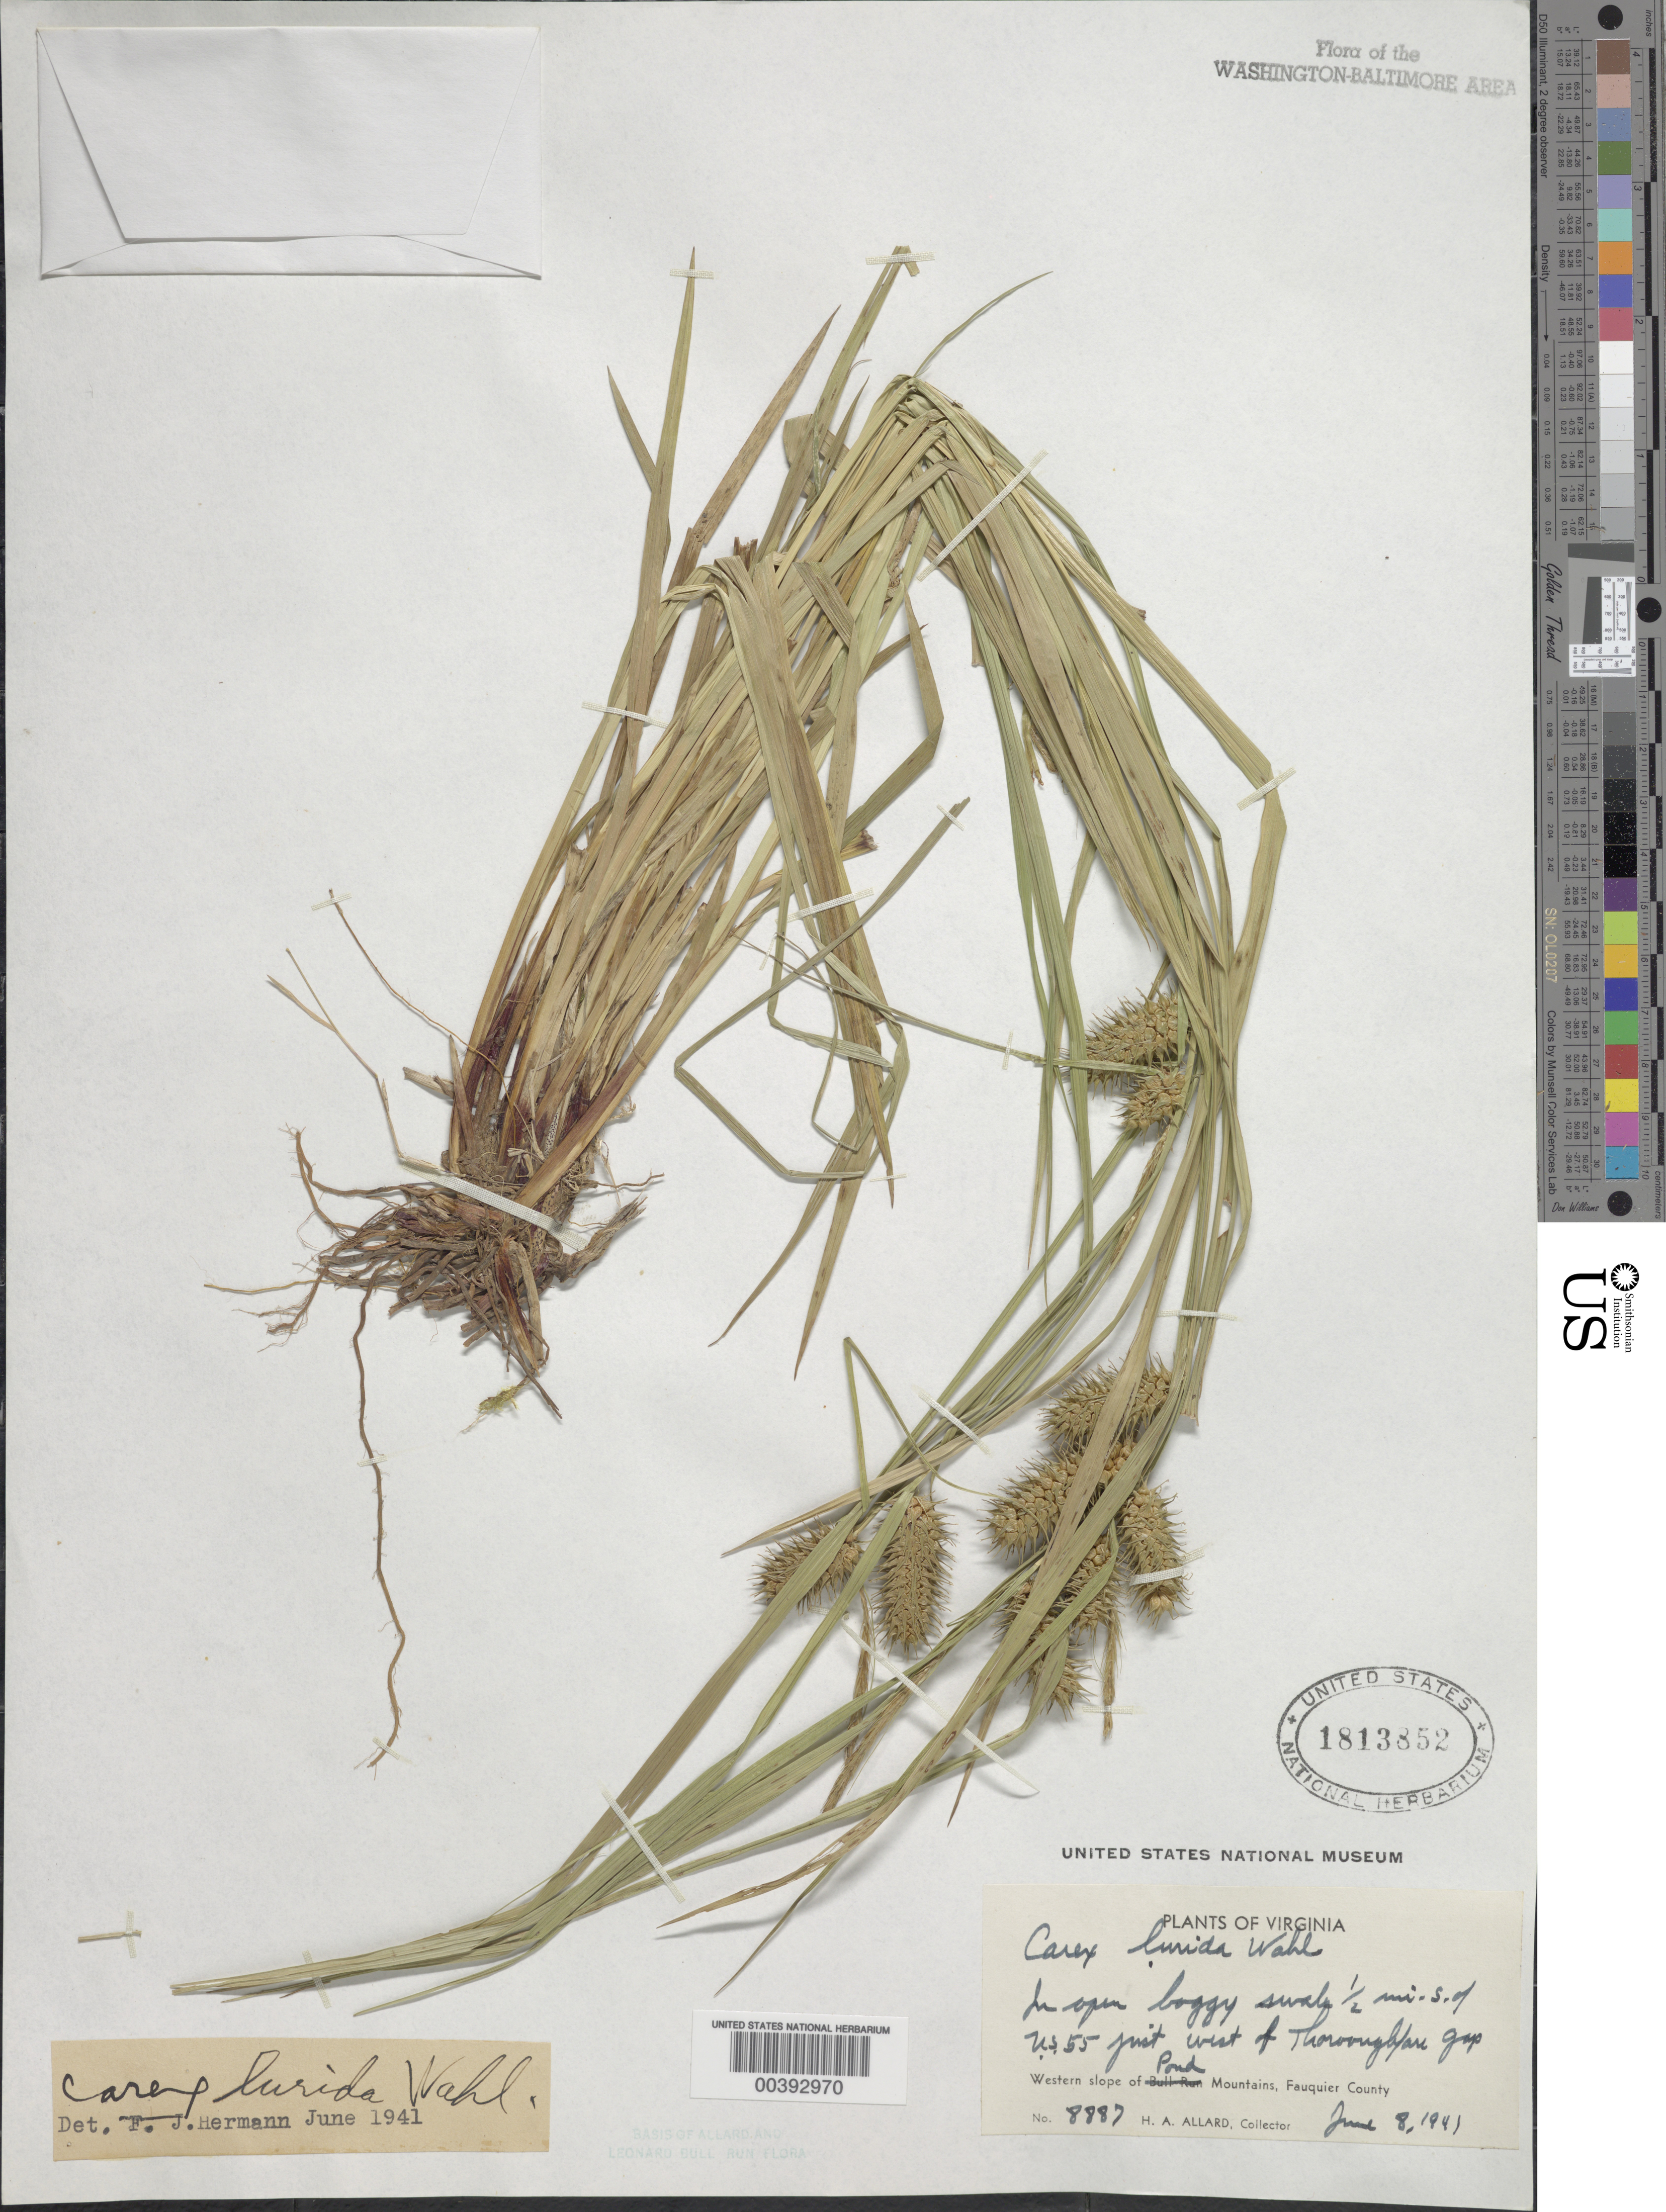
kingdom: Plantae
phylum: Tracheophyta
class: Liliopsida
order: Poales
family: Cyperaceae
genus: Carex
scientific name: Carex lurida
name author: Wahlenb.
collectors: H. A. Allard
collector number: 8887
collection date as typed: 08 Jun 1941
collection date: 1941-06-08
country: United States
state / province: Virginia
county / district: Fauquier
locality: South of US 55, west of Thorofare Gap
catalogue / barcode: US 1813852